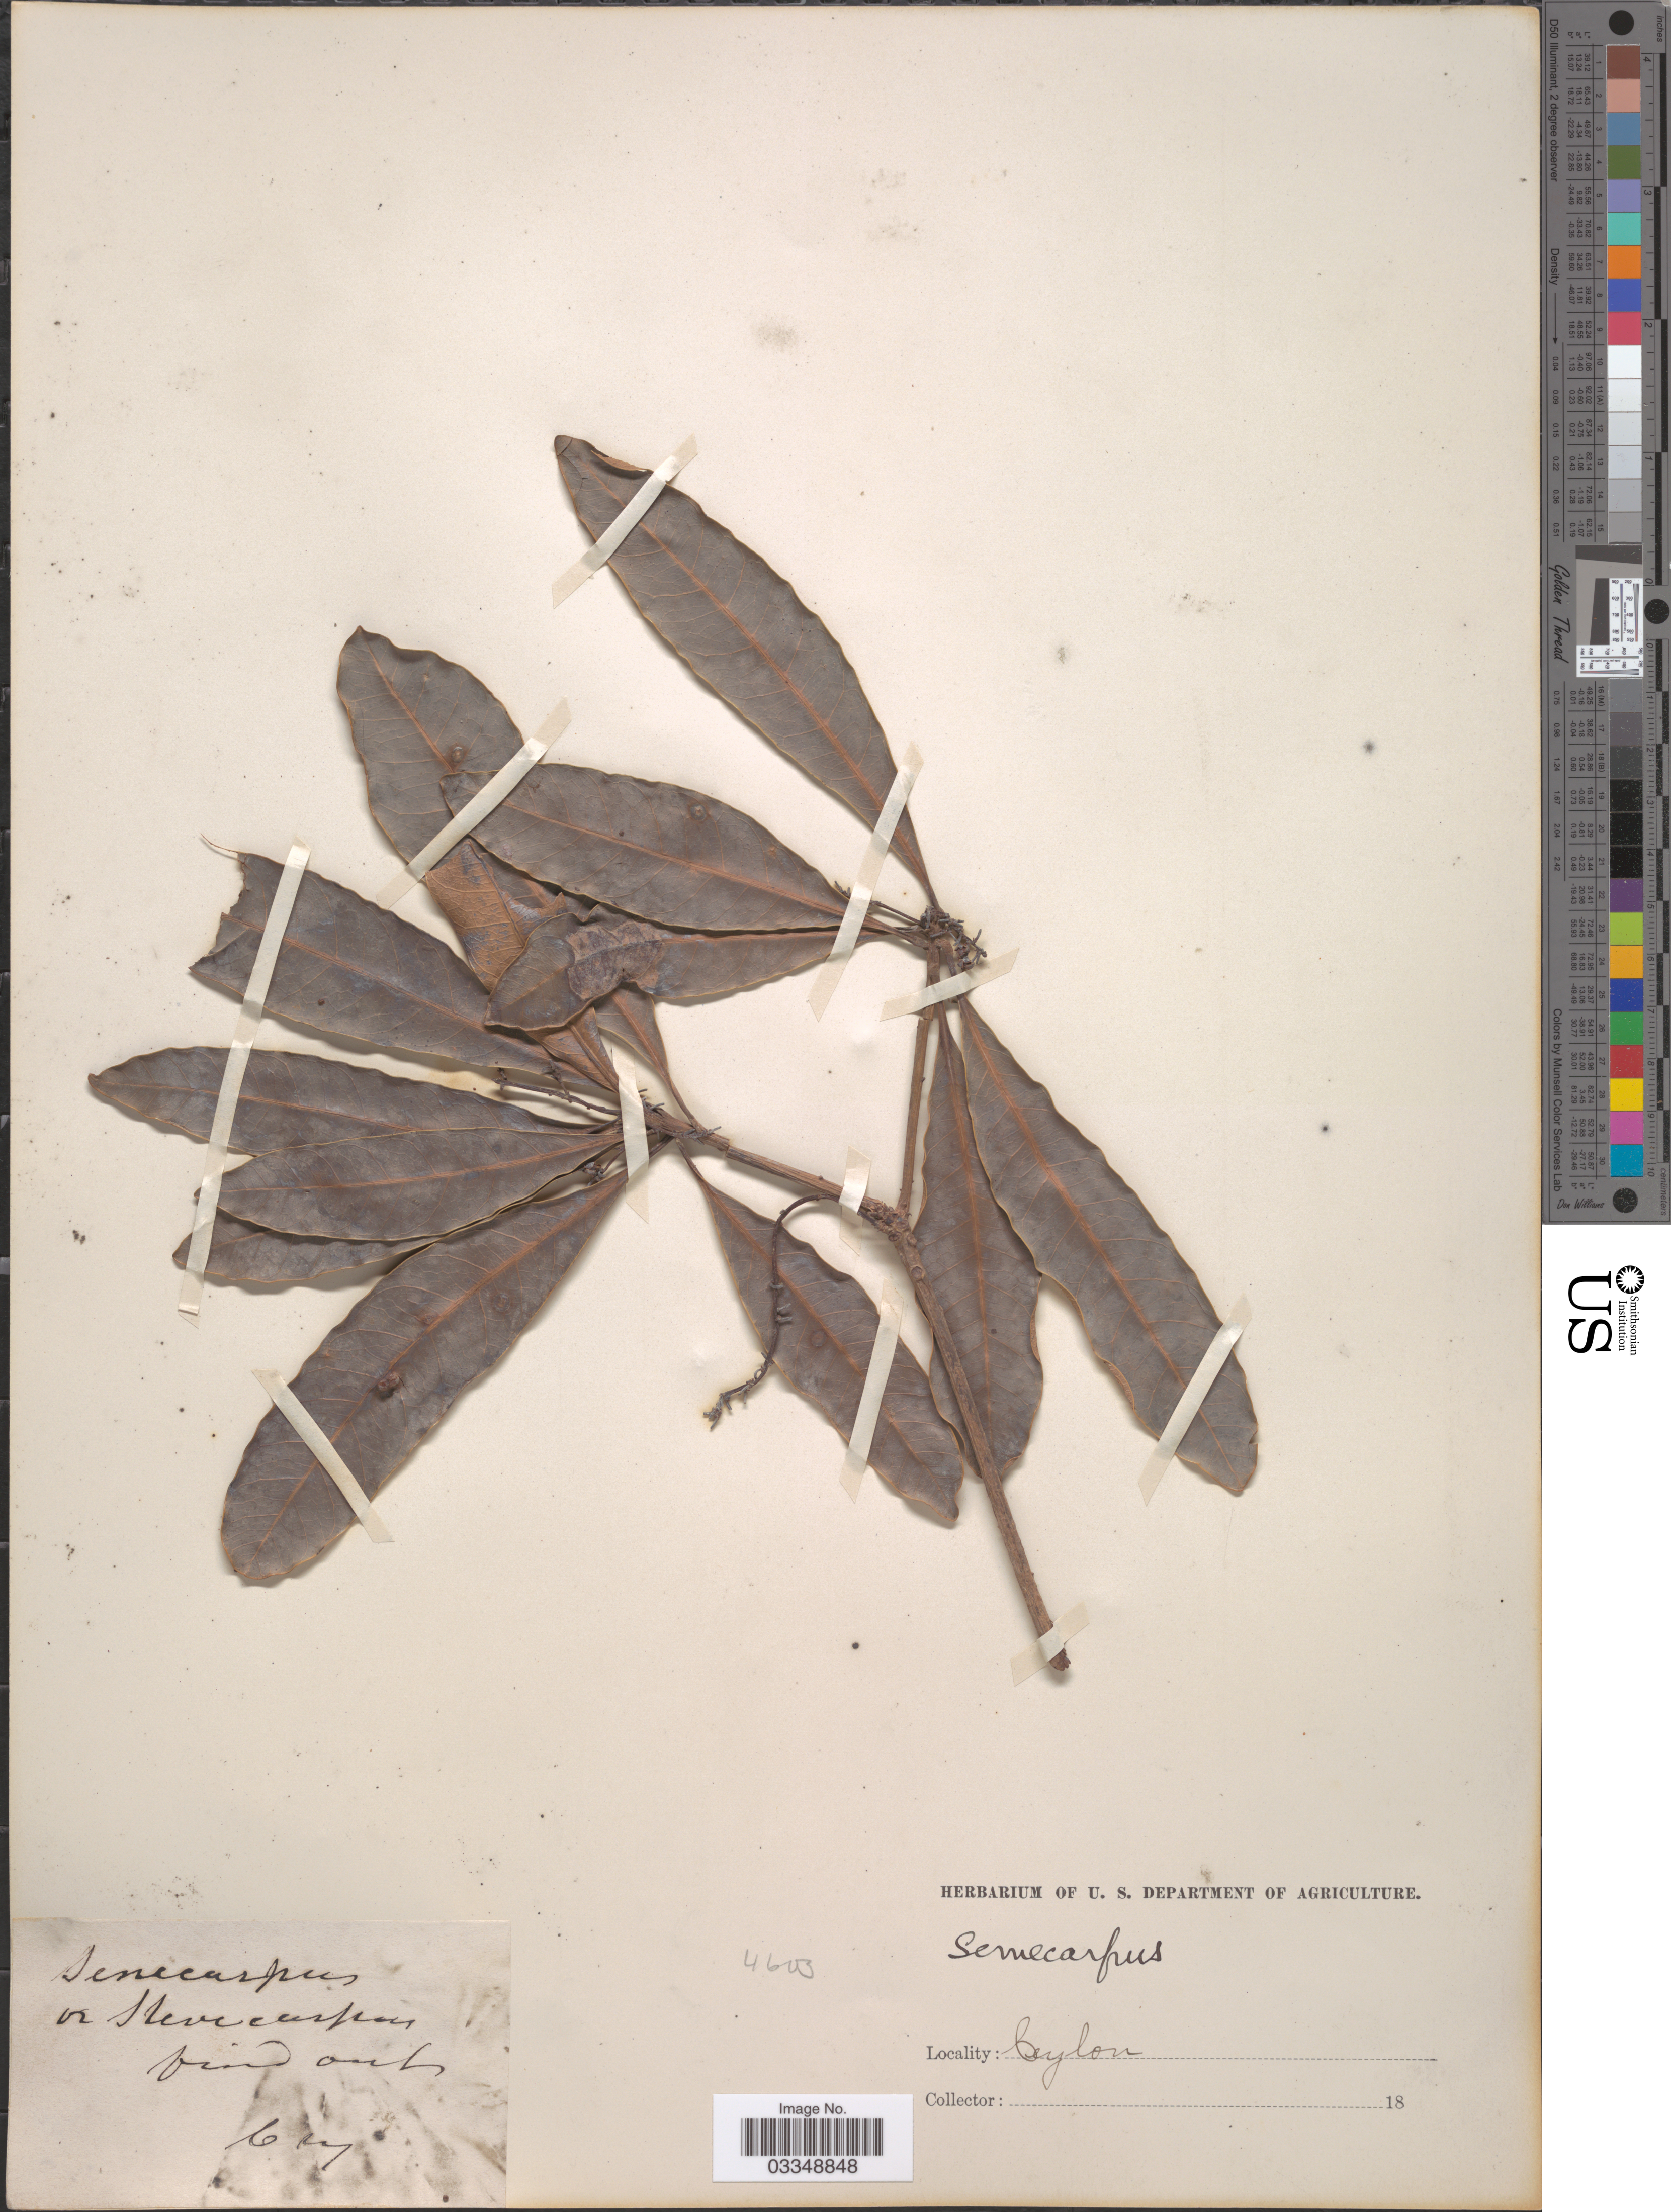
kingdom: Plantae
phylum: Tracheophyta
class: Magnoliopsida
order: Sapindales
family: Anacardiaceae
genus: Semecarpus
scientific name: Semecarpus sp.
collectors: ex herb. U. S. Department of Agriculture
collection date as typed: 18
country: Sri Lanka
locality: Ceylon. [illegible text].